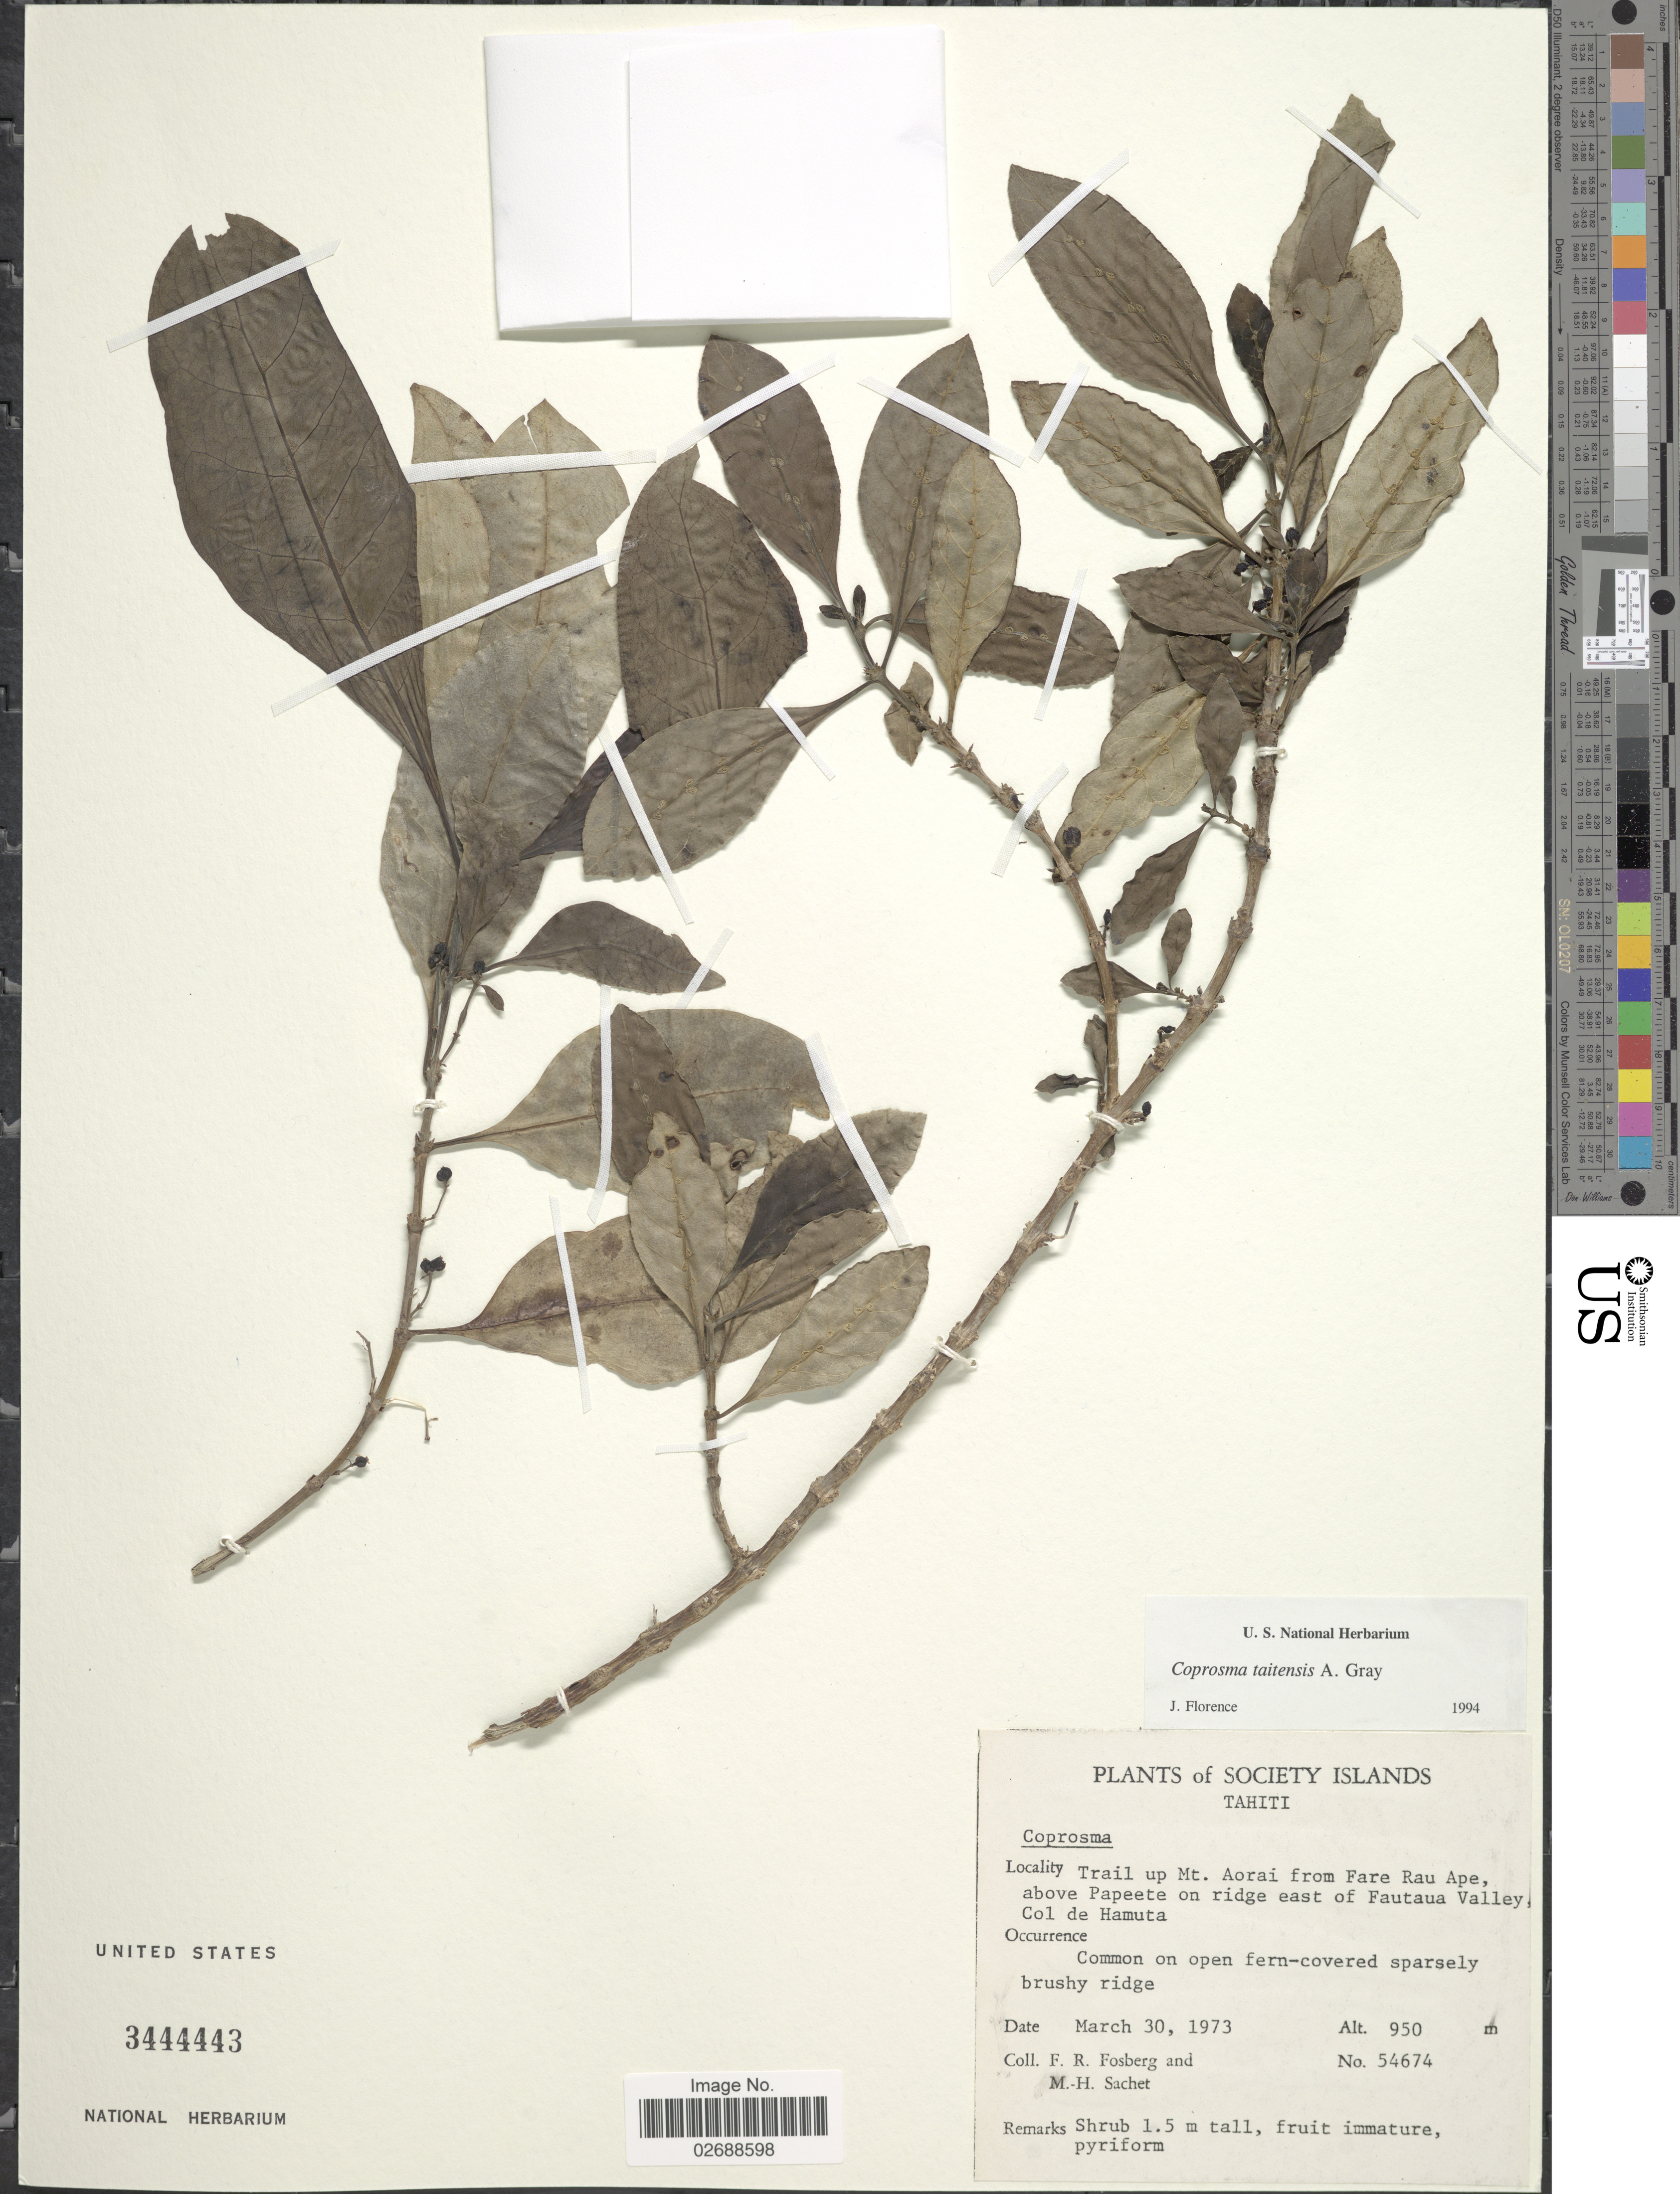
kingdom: Plantae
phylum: Tracheophyta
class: Magnoliopsida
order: Gentianales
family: Rubiaceae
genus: Coprosma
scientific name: Coprosma tahitensis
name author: A. Gray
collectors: F. R. Fosberg & M.-H. Sachet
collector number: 54674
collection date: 1973-03-30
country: French Polynesia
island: Tahiti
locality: Society Islands. Tahiti. Trail up Mt. Aorai from Fare Rau Ape, above Papeete on ridge east of Fautaua Valley Col de Hamuta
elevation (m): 950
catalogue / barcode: US 3444443